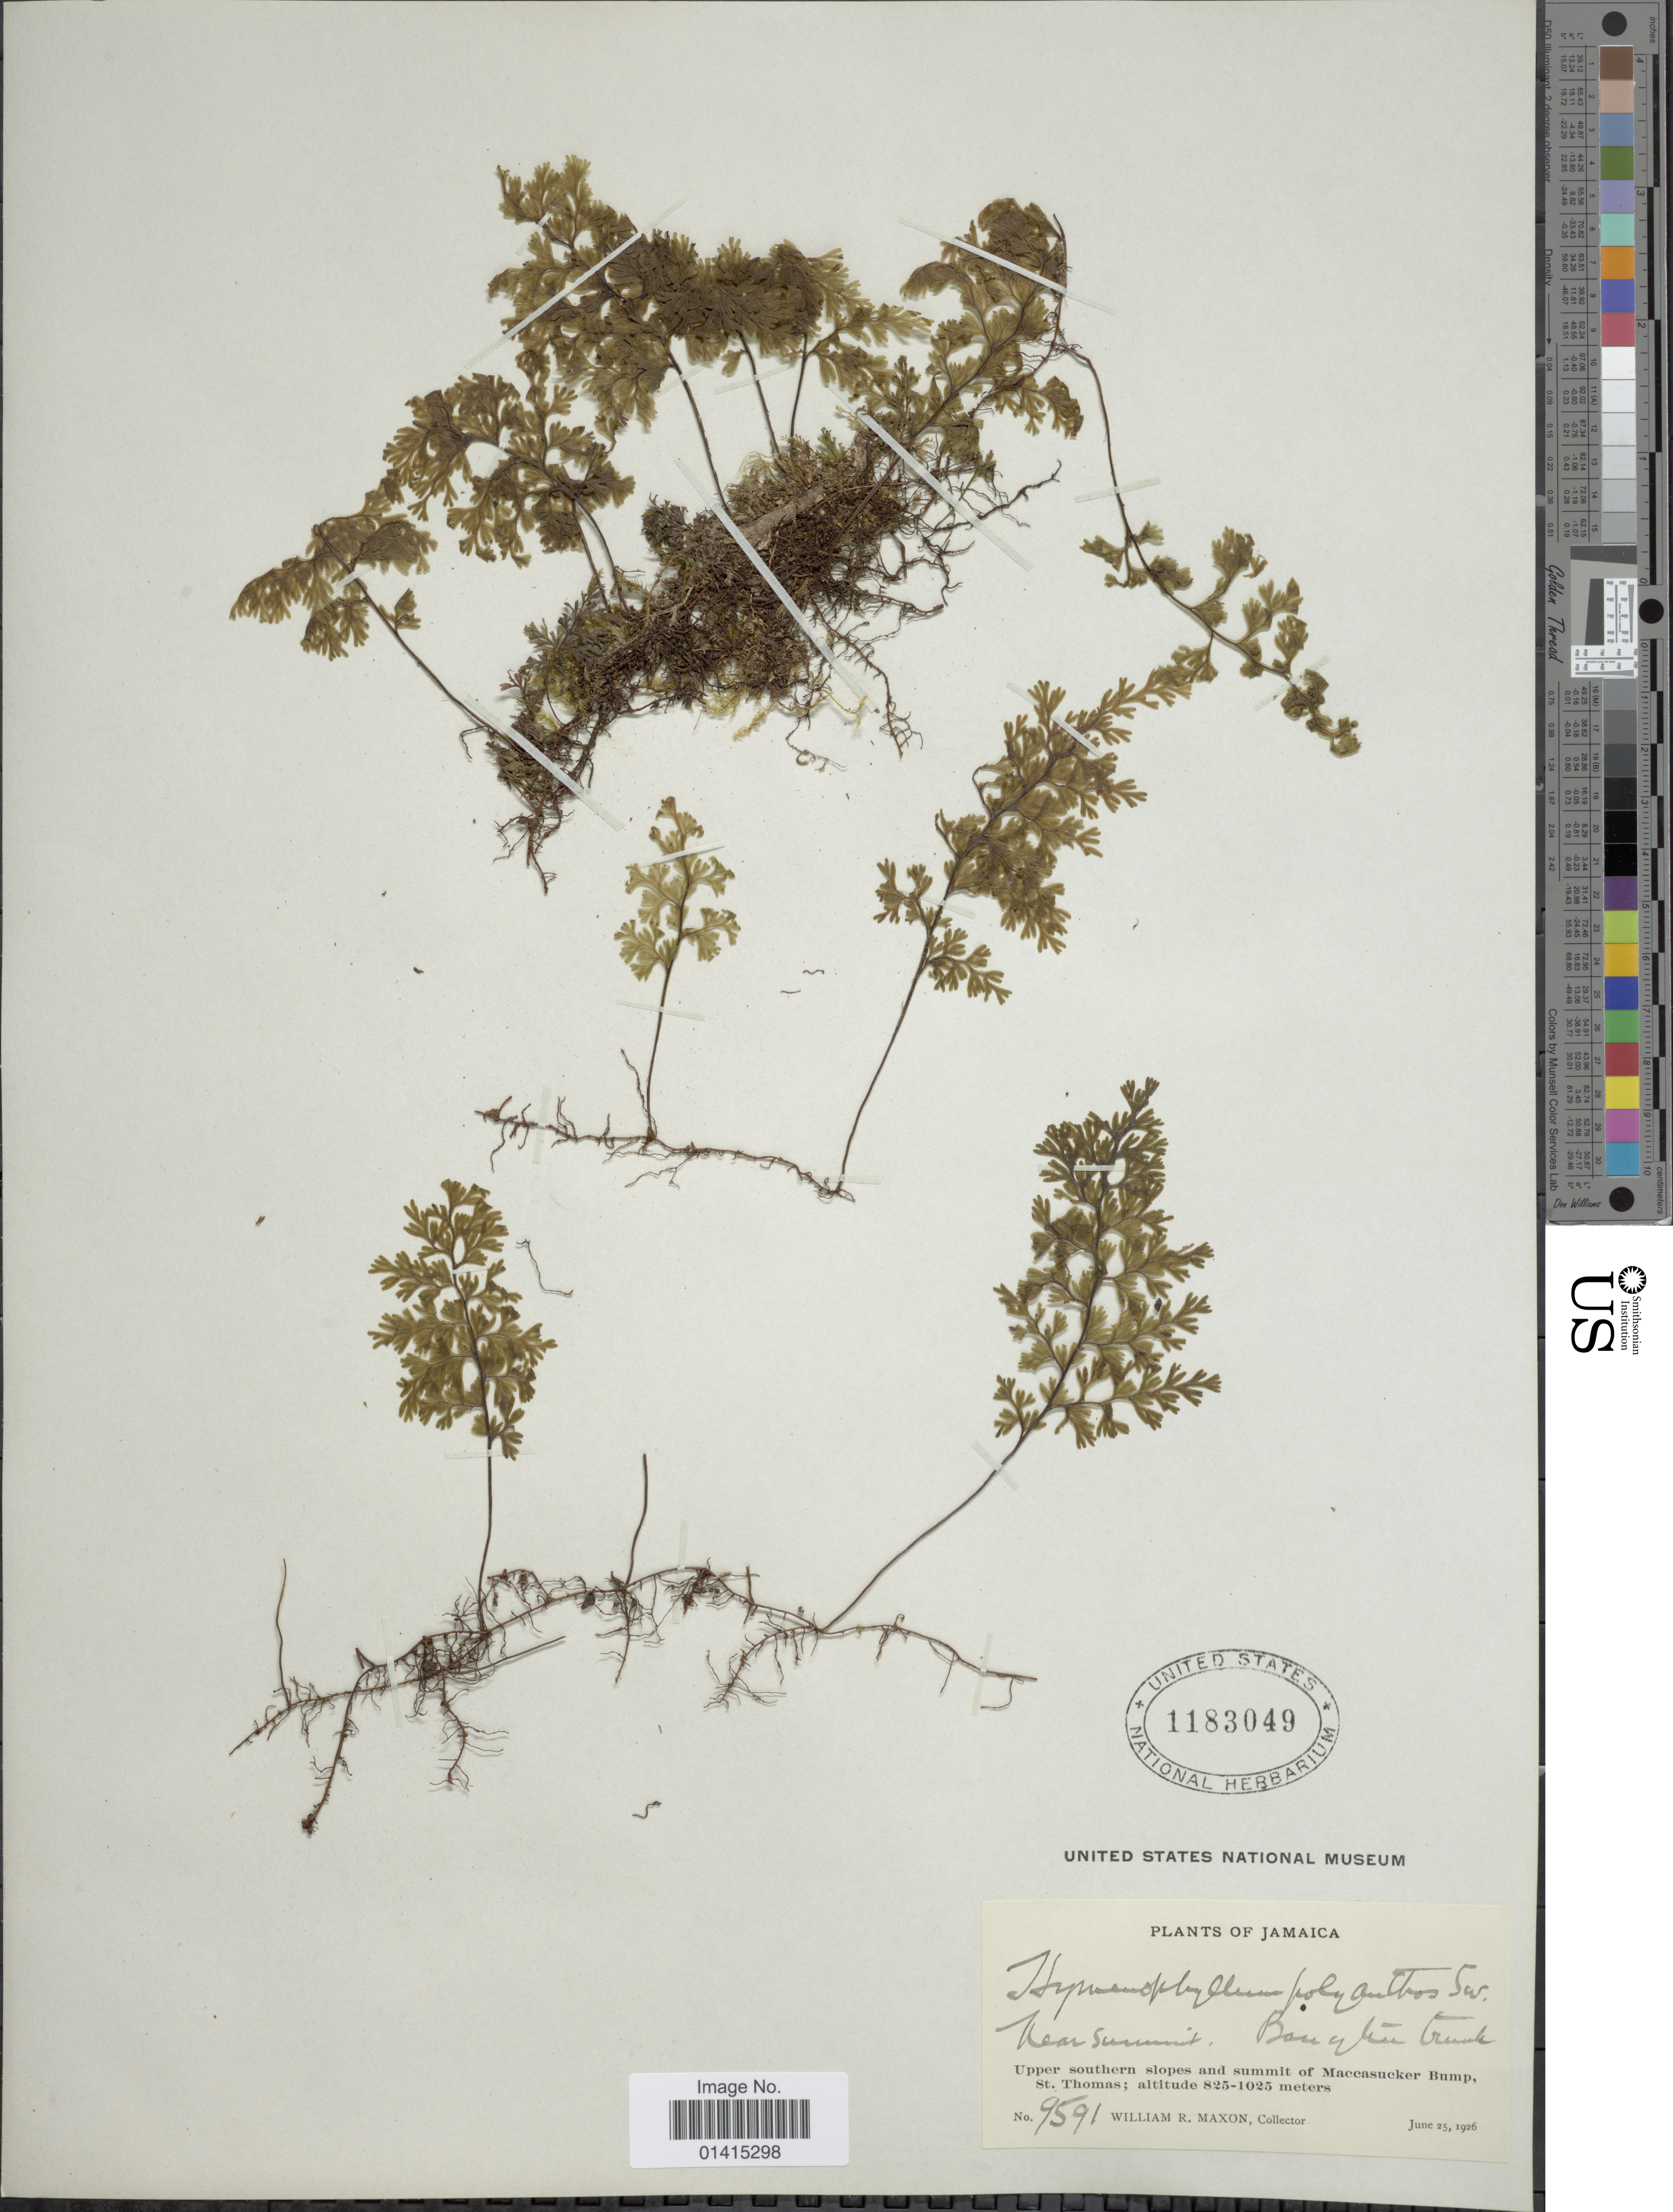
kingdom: Plantae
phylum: Tracheophyta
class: Polypodiopsida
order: Hymenophyllales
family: Hymenophyllaceae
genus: Hymenophyllum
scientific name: Hymenophyllum polyanthos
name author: (Sw.) Sw.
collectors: W. R. Maxon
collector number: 9591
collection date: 1926-06-25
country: Jamaica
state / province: Saint Thomas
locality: Upper southern slopes and summit of Maccasucker Bump, St. Thomas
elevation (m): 825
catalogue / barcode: US 1183049